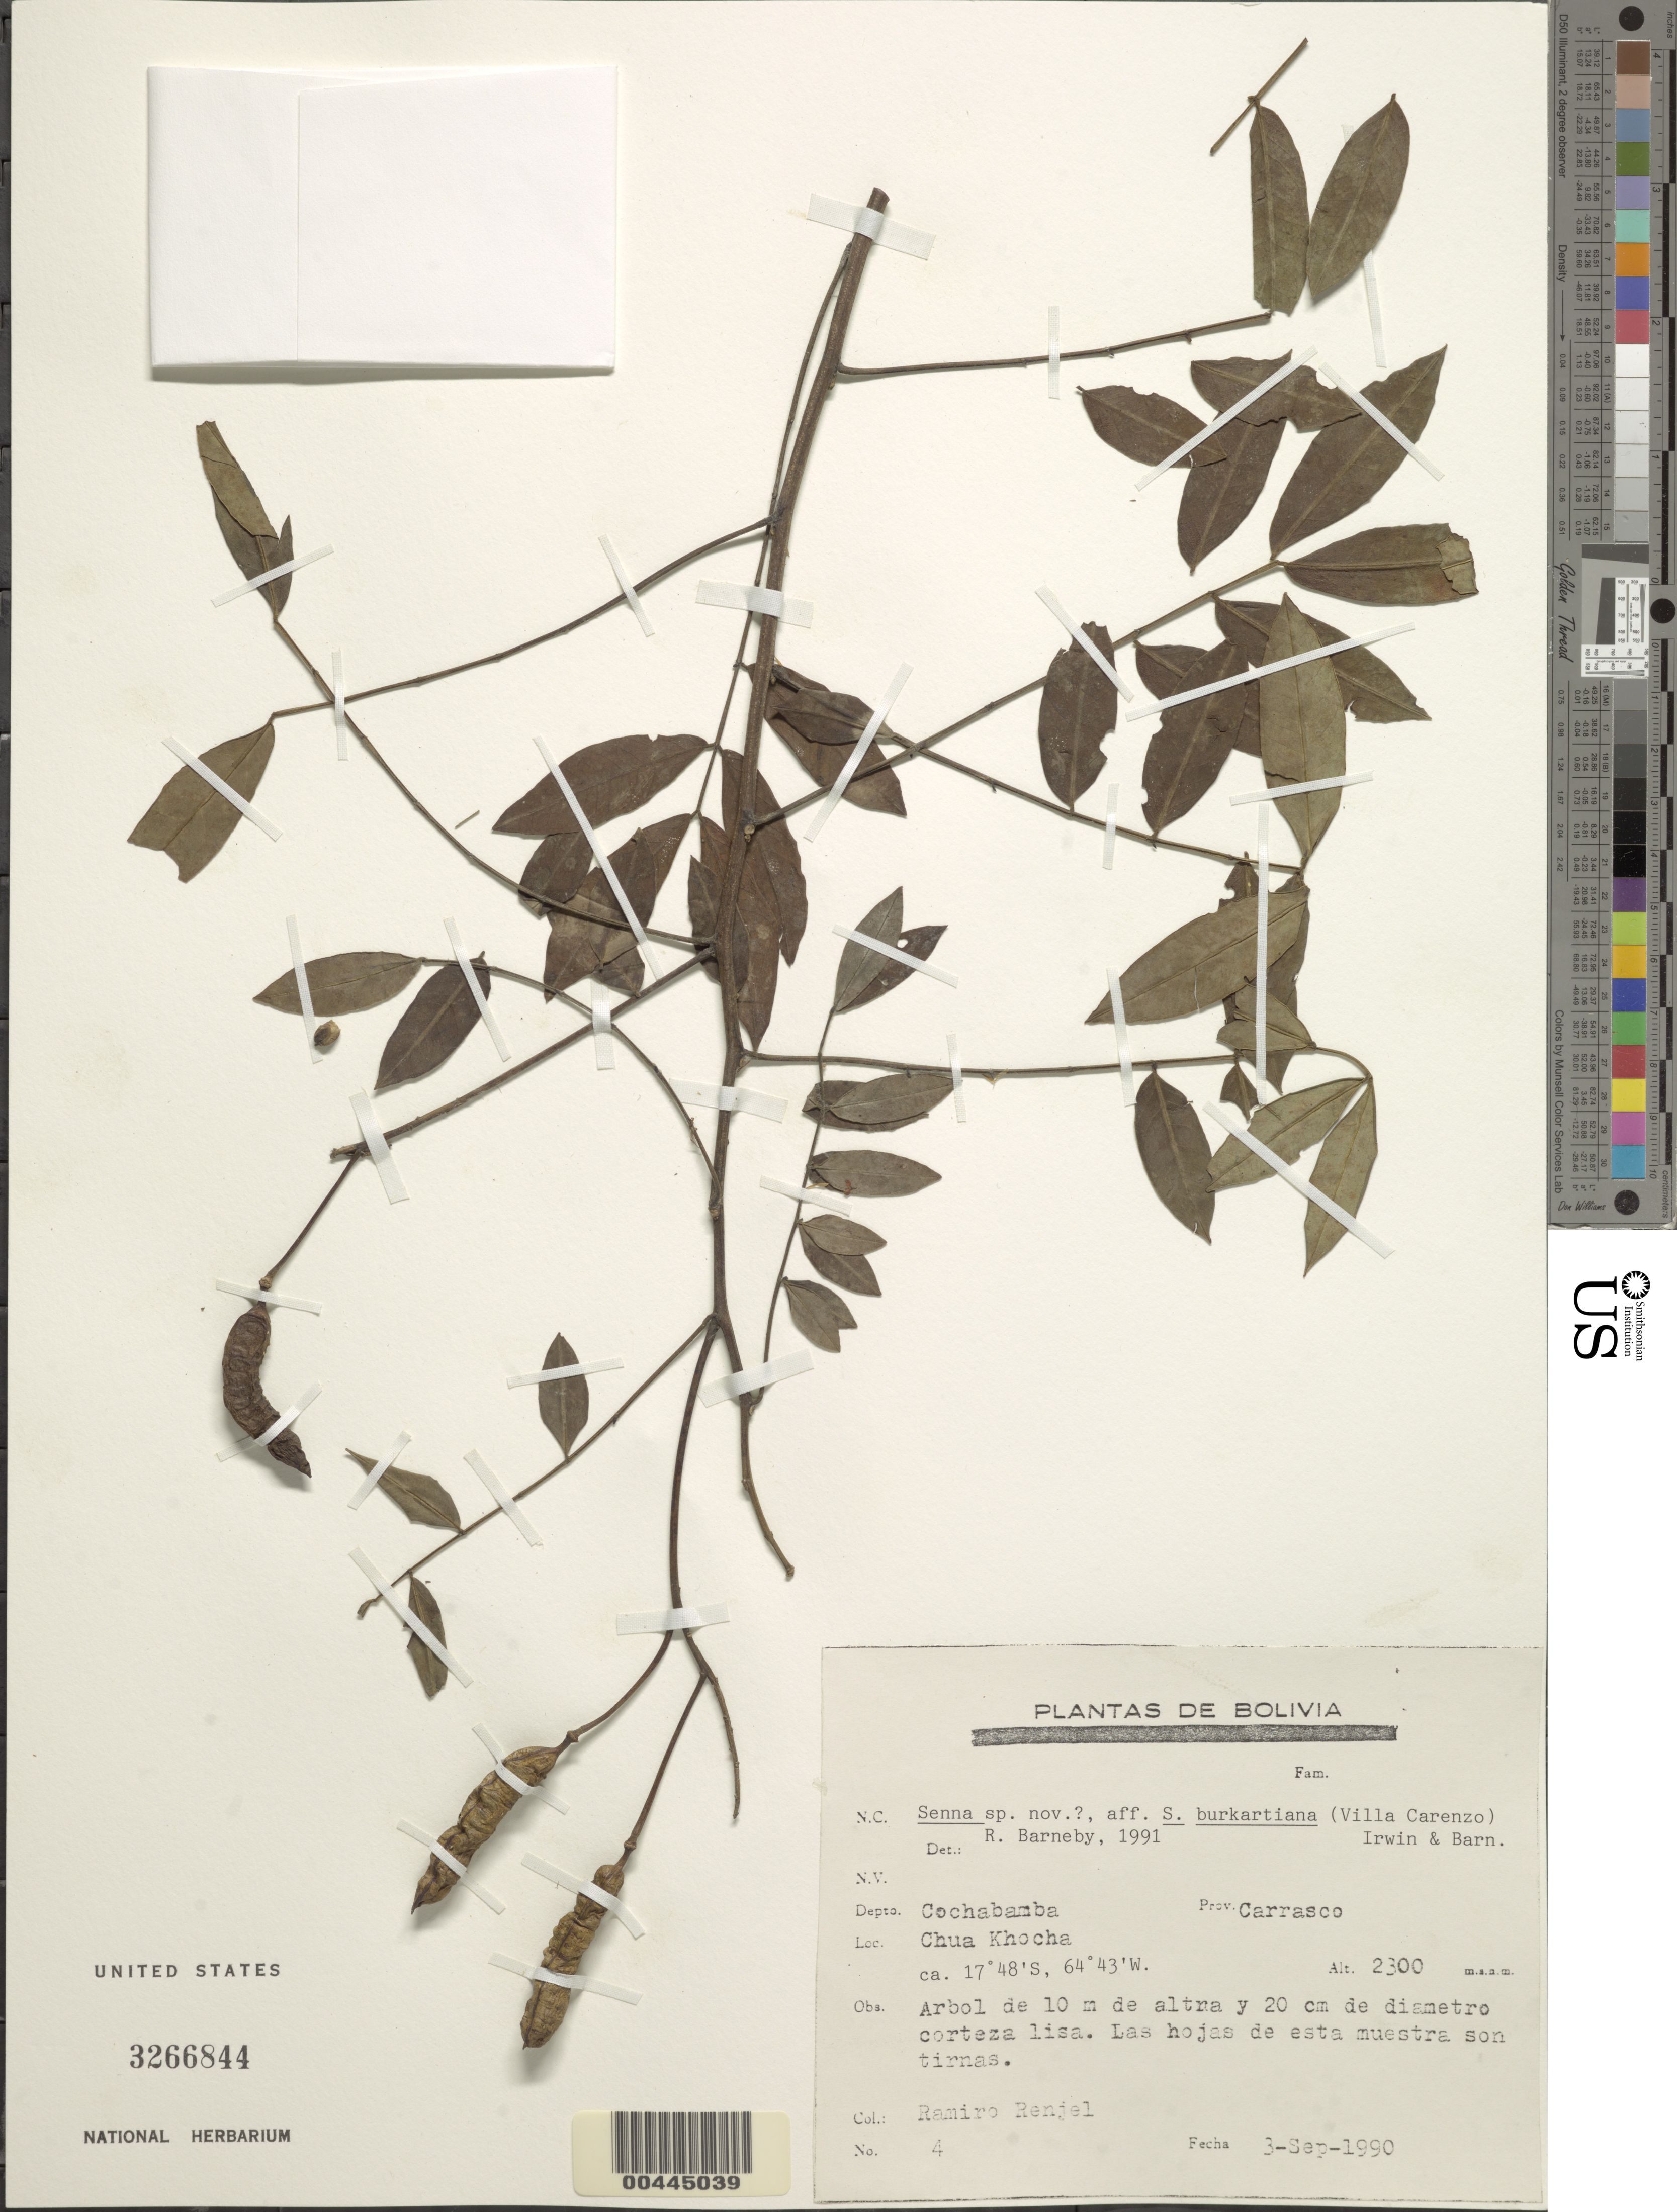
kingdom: Plantae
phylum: Tracheophyta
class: Magnoliopsida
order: Fabales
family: Fabaceae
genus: Senna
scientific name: Senna burkartiana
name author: (Villa) H.S. Irwin & Barneby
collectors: R. Renjel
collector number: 4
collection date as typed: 03 Sep 1990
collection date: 1990-09-03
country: Bolivia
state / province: Cochabamba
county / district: Carrasco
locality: Chua khocha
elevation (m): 2300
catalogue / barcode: US 3266844